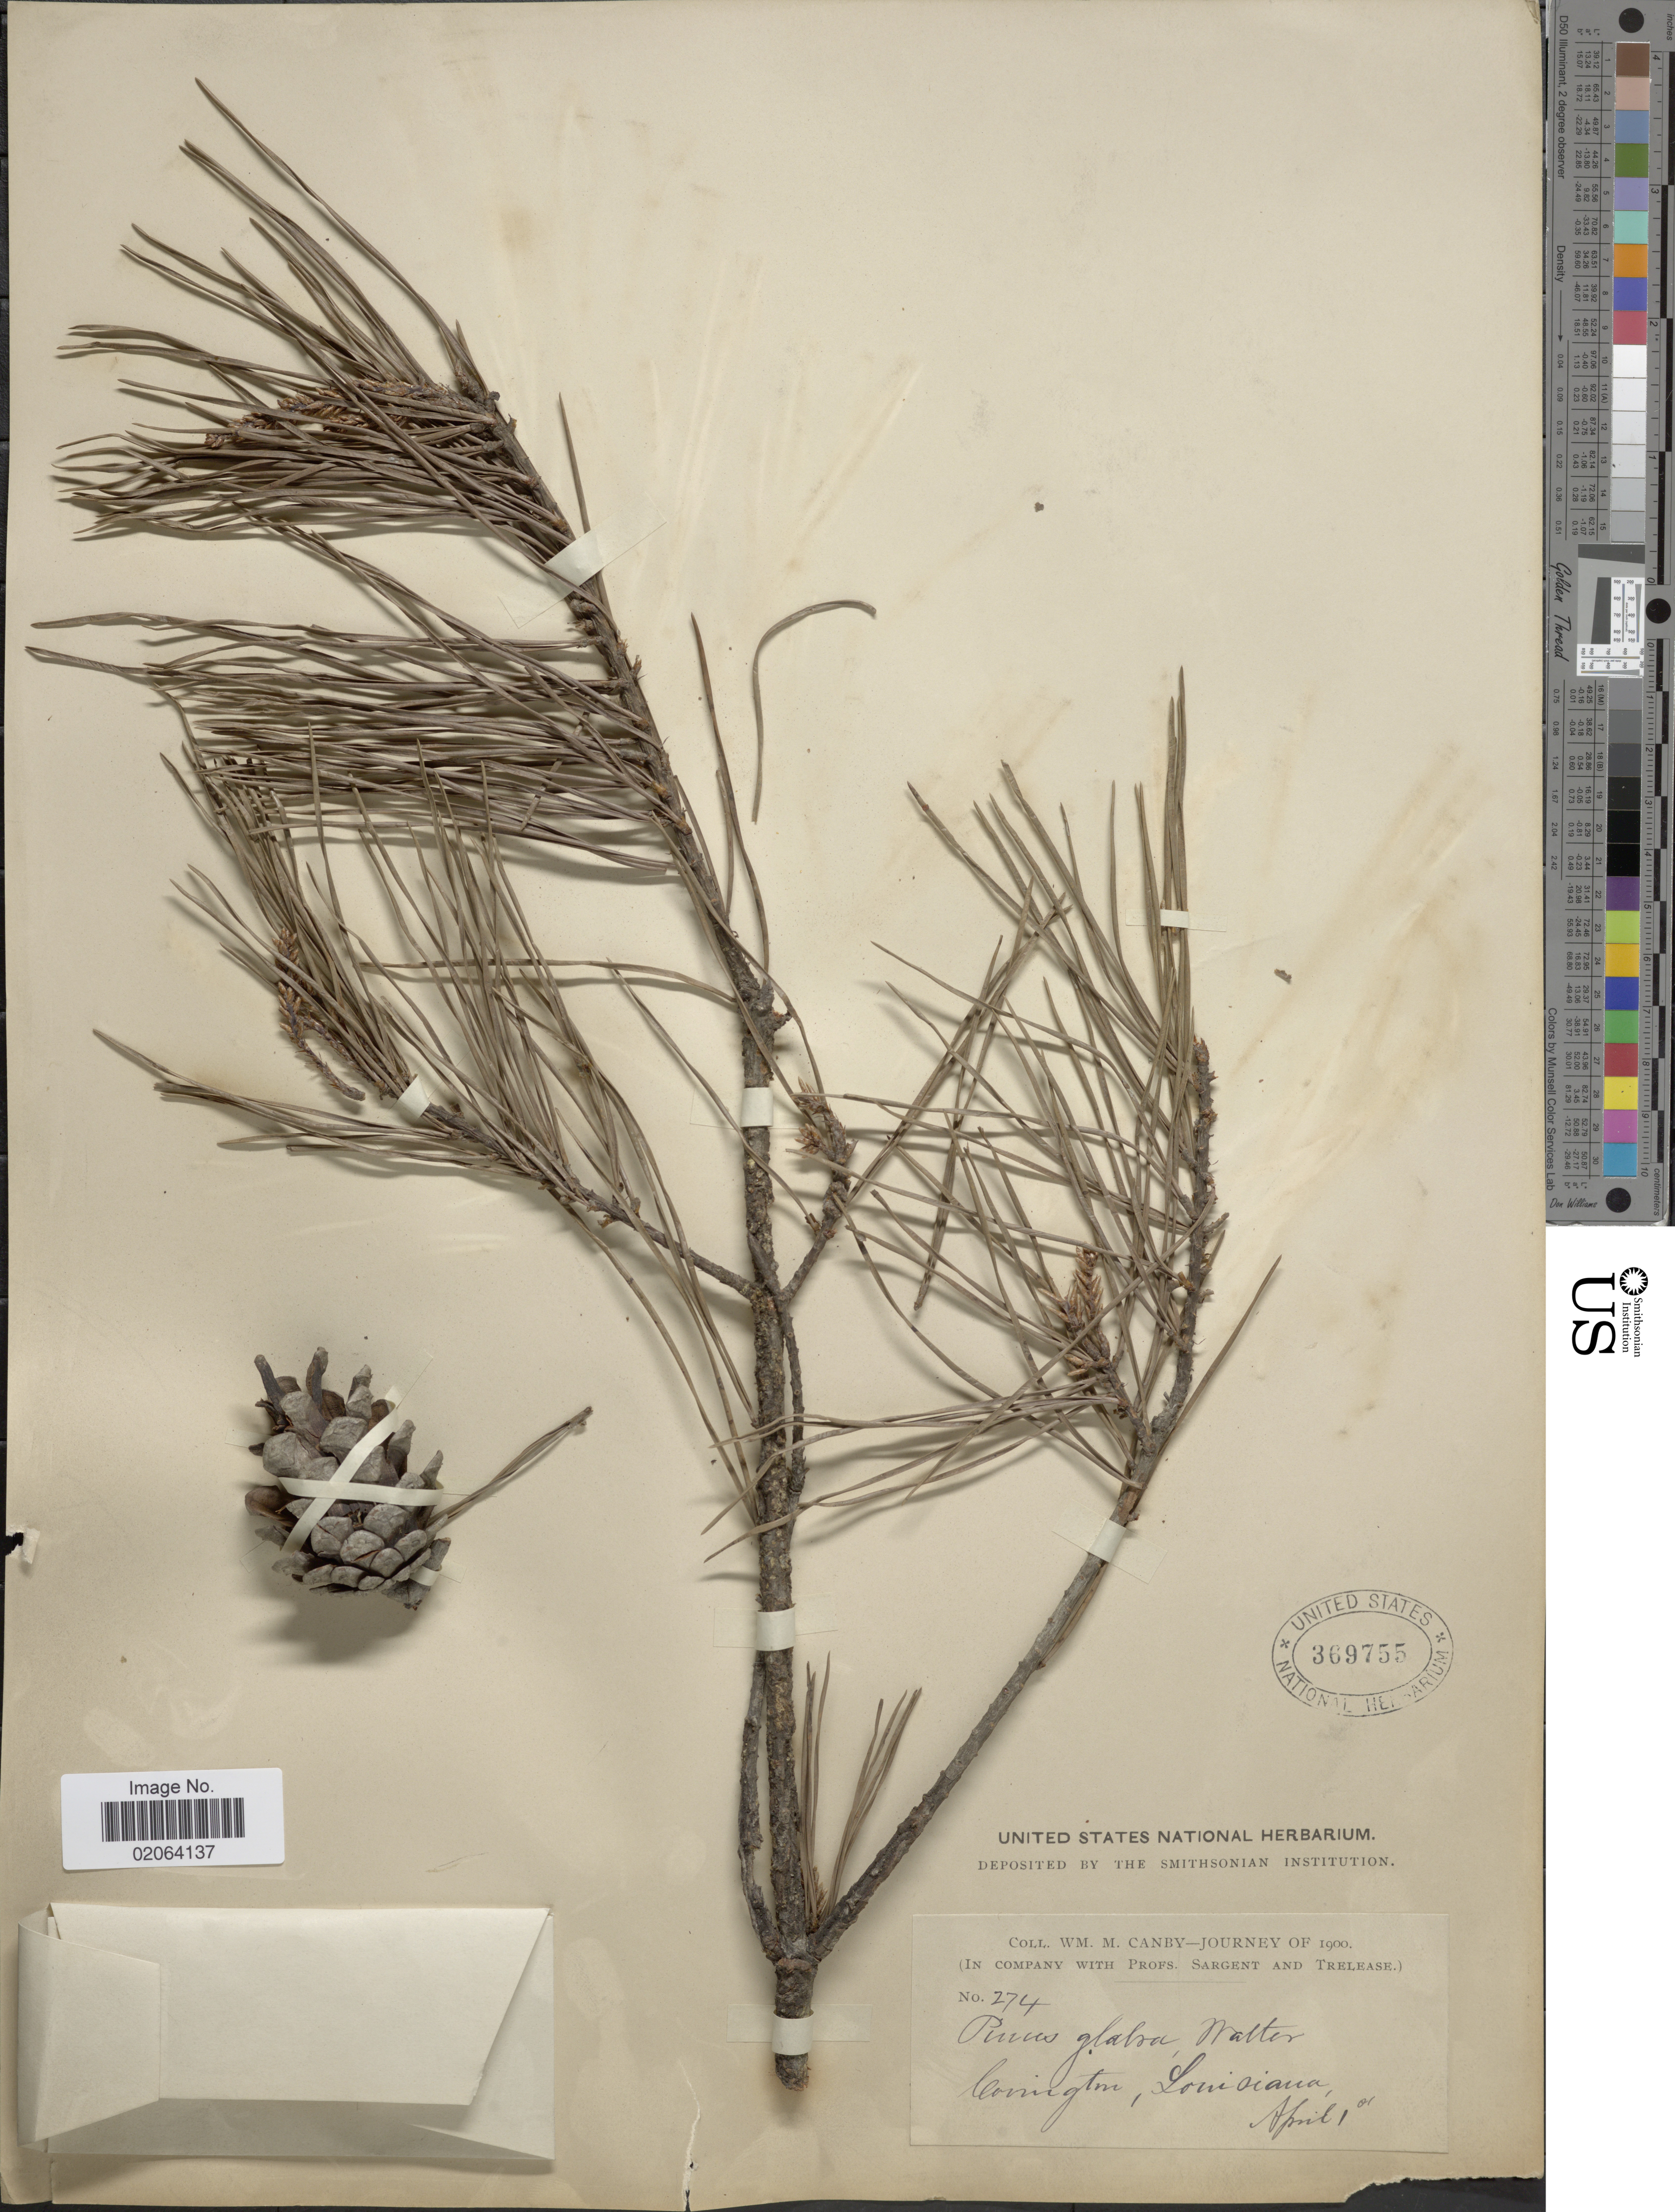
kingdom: Plantae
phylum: Tracheophyta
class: Pinopsida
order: Pinales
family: Pinaceae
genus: Pinus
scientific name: Pinus glabra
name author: Walter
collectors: W. M. Canby, -- Sargent & -- Trelease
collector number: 274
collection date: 1900-04-01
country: United States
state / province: Louisiana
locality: Covington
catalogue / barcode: US 369755